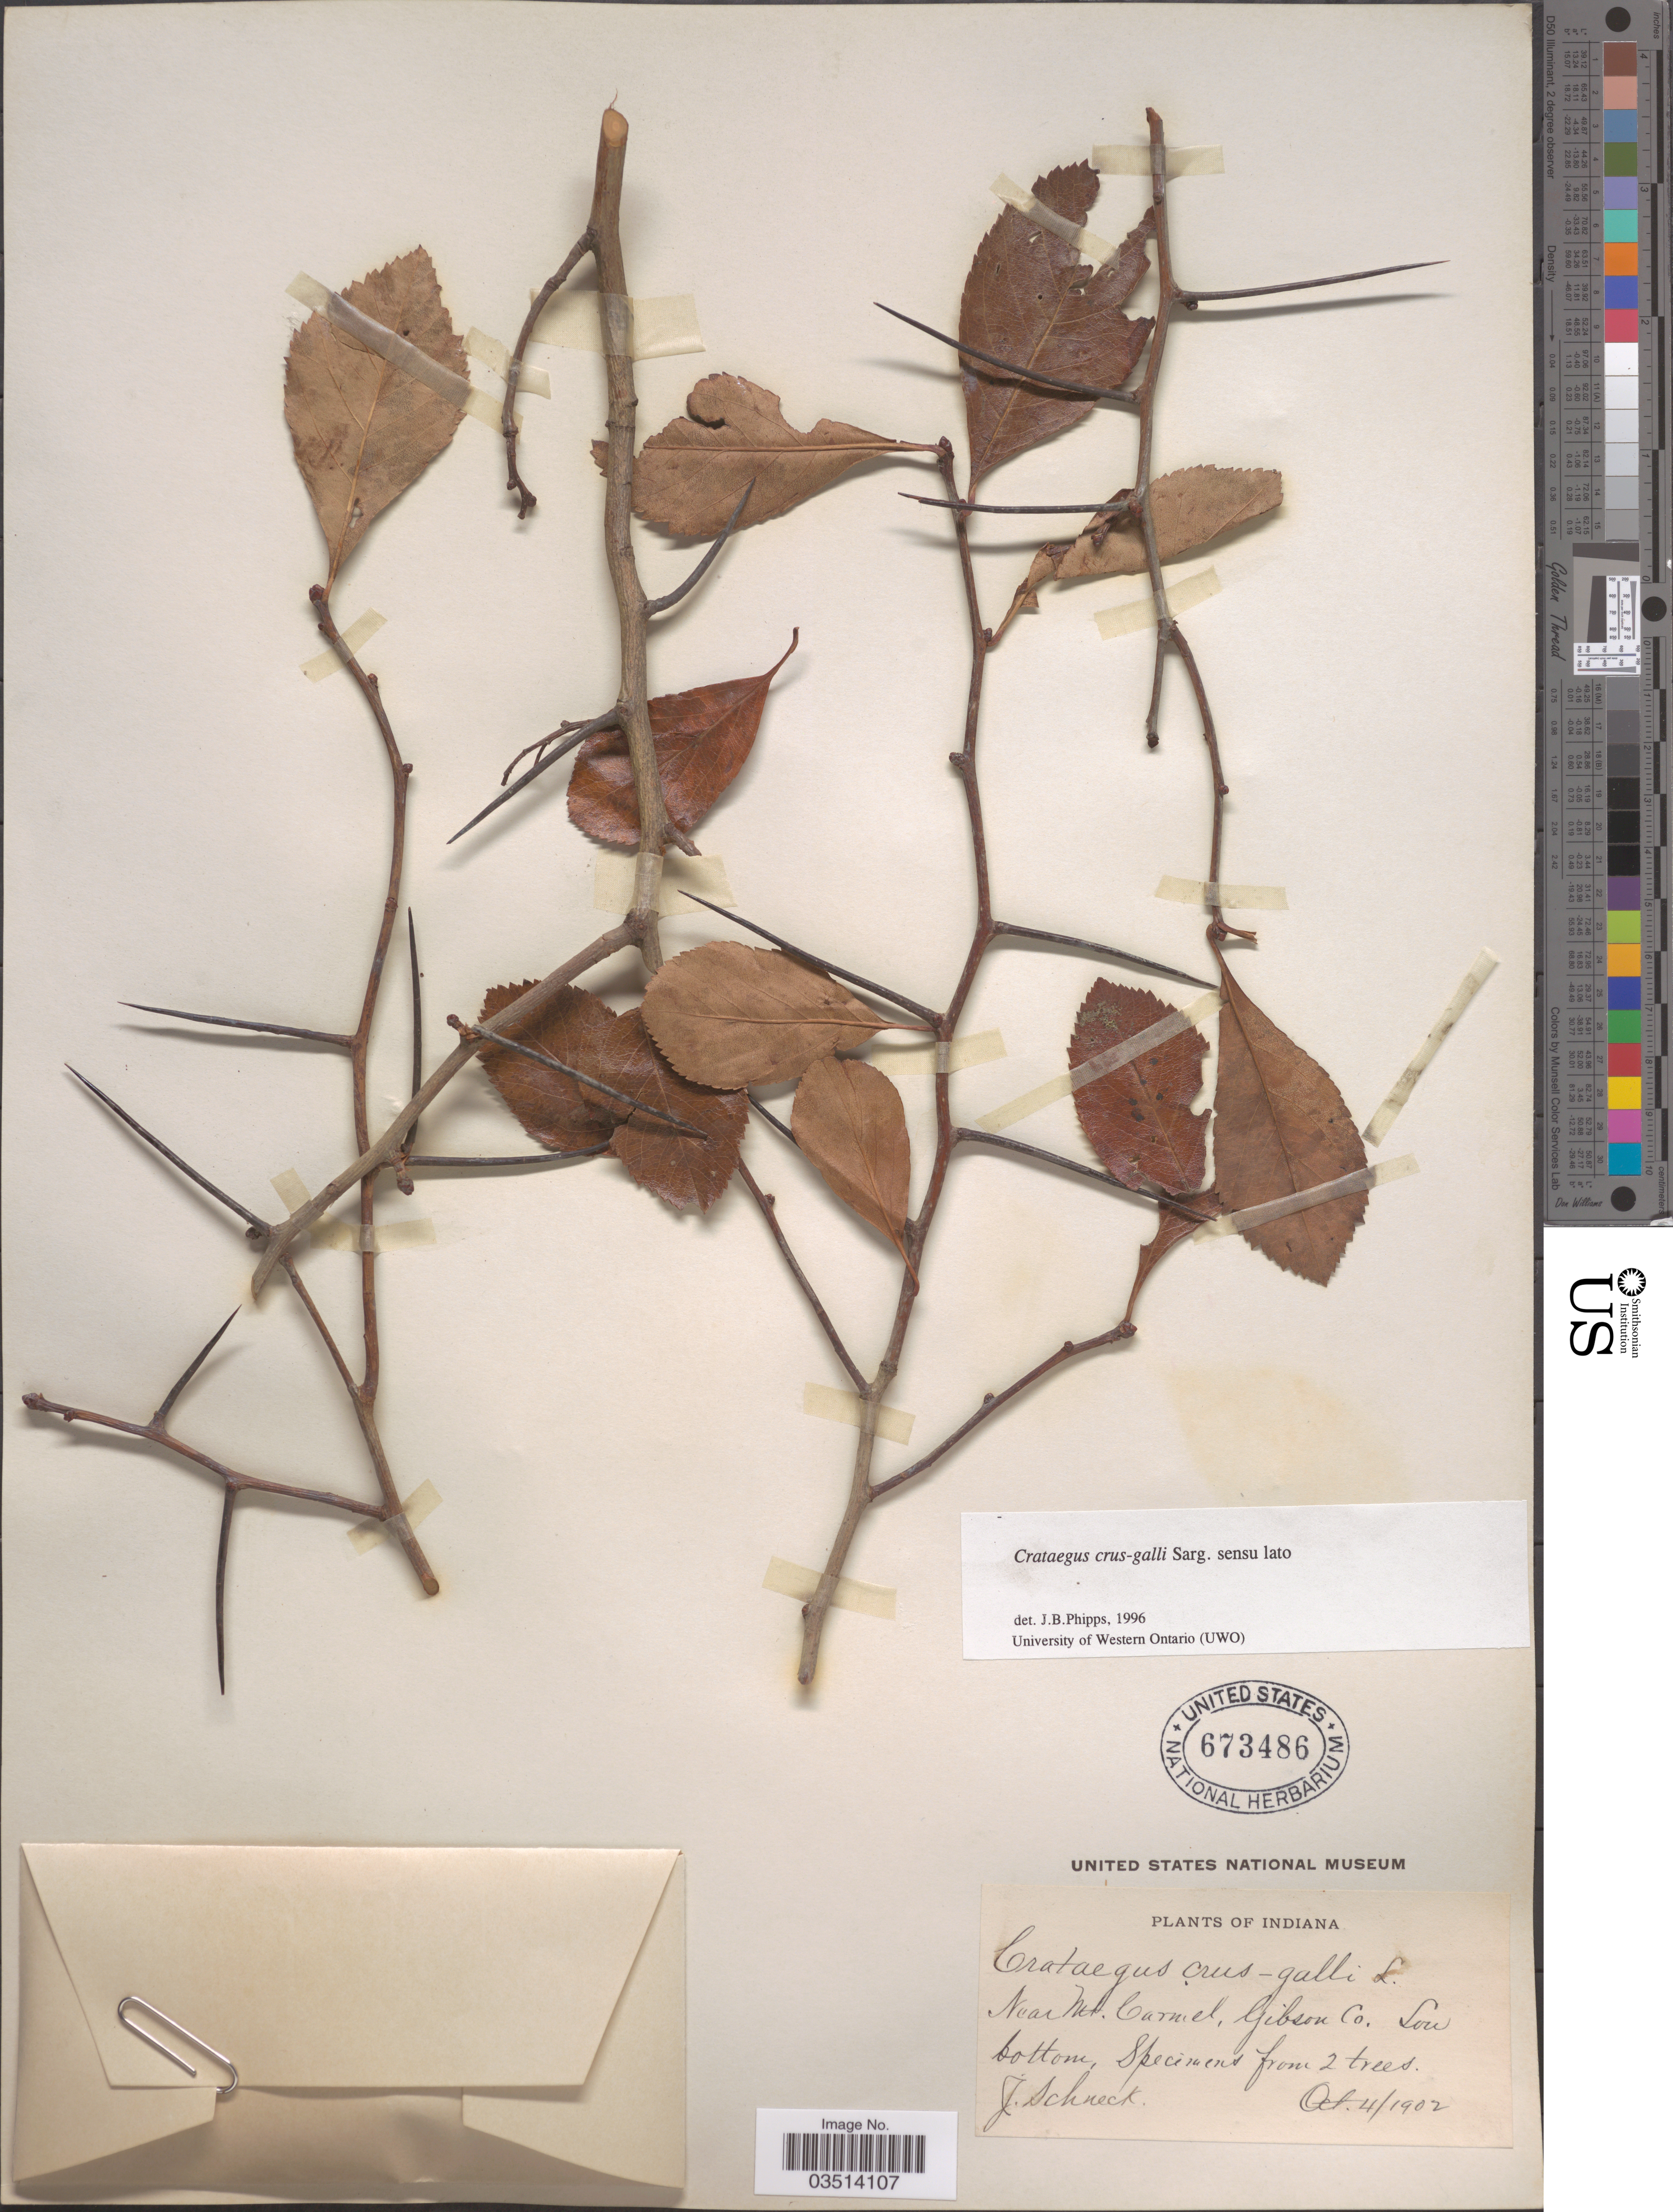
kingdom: Plantae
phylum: Tracheophyta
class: Magnoliopsida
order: Rosales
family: Rosaceae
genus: Crataegus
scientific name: Crataegus crus-galli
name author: L.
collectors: J. Schenck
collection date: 1902-10-04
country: United States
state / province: Indiana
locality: Near Mt. Carmel, Gibson Co.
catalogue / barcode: US 673486